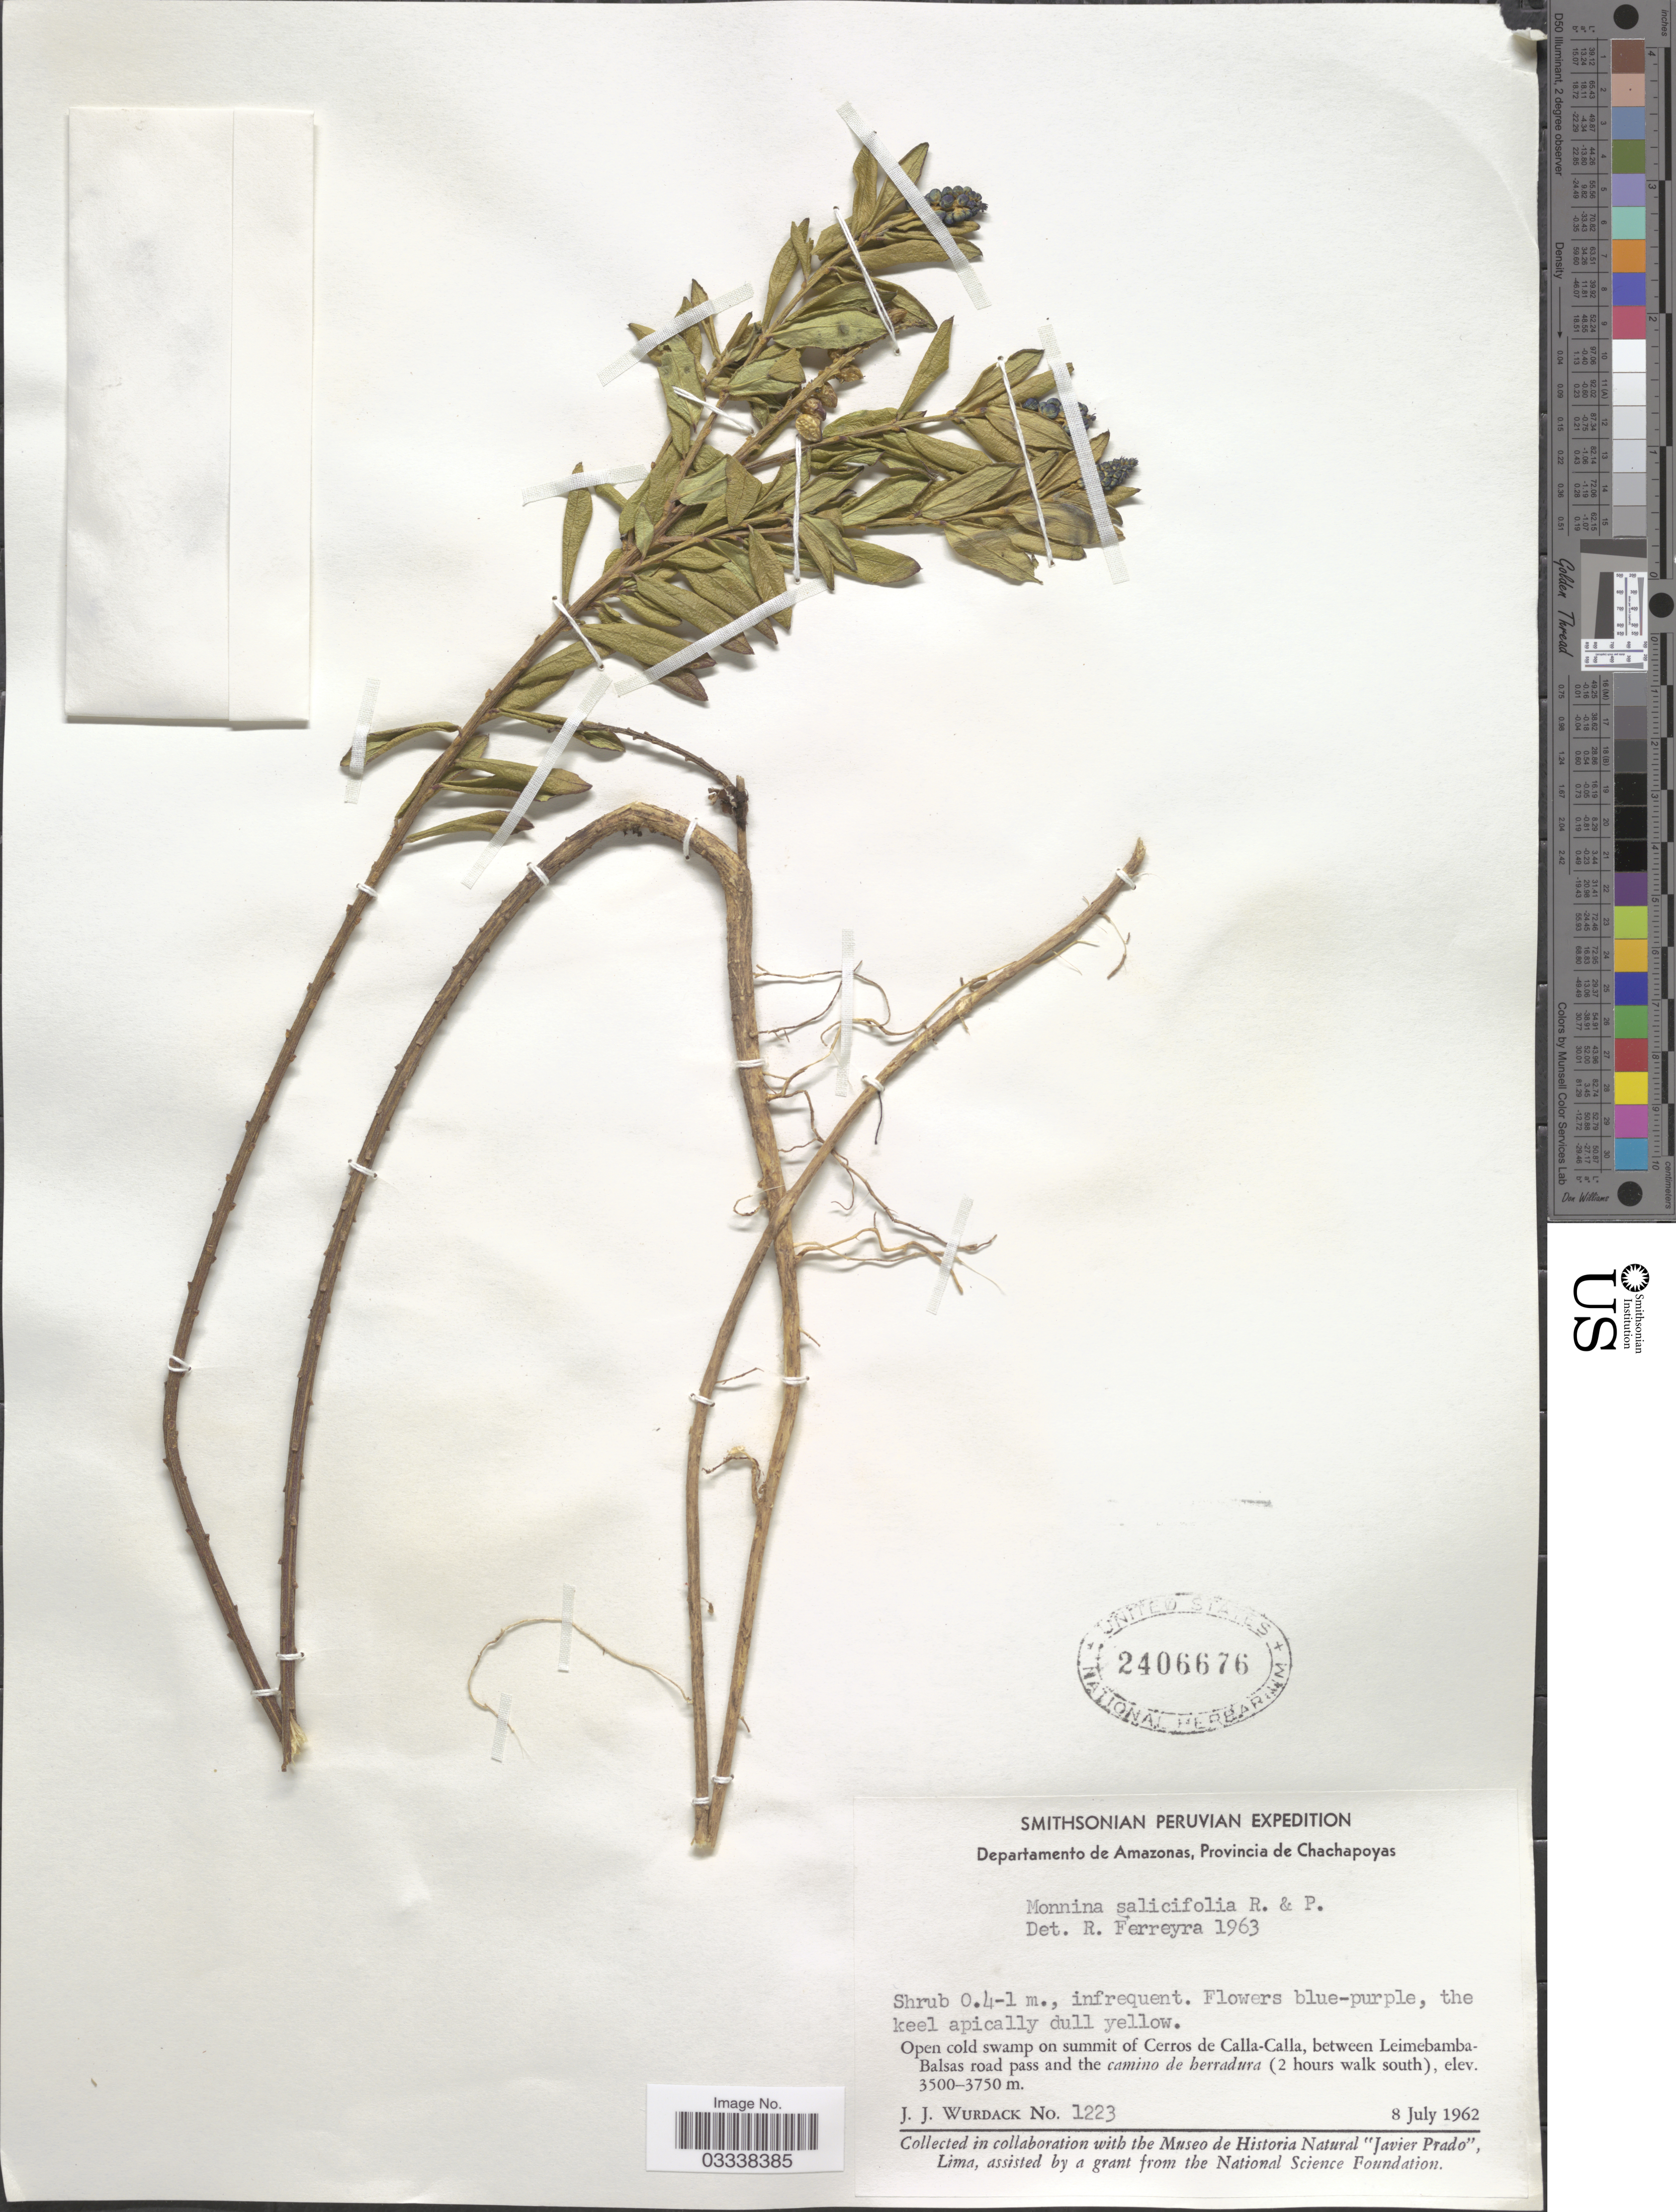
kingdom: Plantae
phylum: Tracheophyta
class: Magnoliopsida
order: Fabales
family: Polygalaceae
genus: Monnina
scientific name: Monnina salicifolia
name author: Ruiz & Pav.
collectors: J. J. Wurdack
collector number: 1223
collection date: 1962-07-08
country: Peru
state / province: Amazonas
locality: Departamento de Amazonas, Provincia de Chachapoyas. Open cold swamp on summit of Cerros de Calla-Calla, between Leimebamba-Balsas road pass and the camino de berradura (2 hours walk south).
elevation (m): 3500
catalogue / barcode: US 2406676